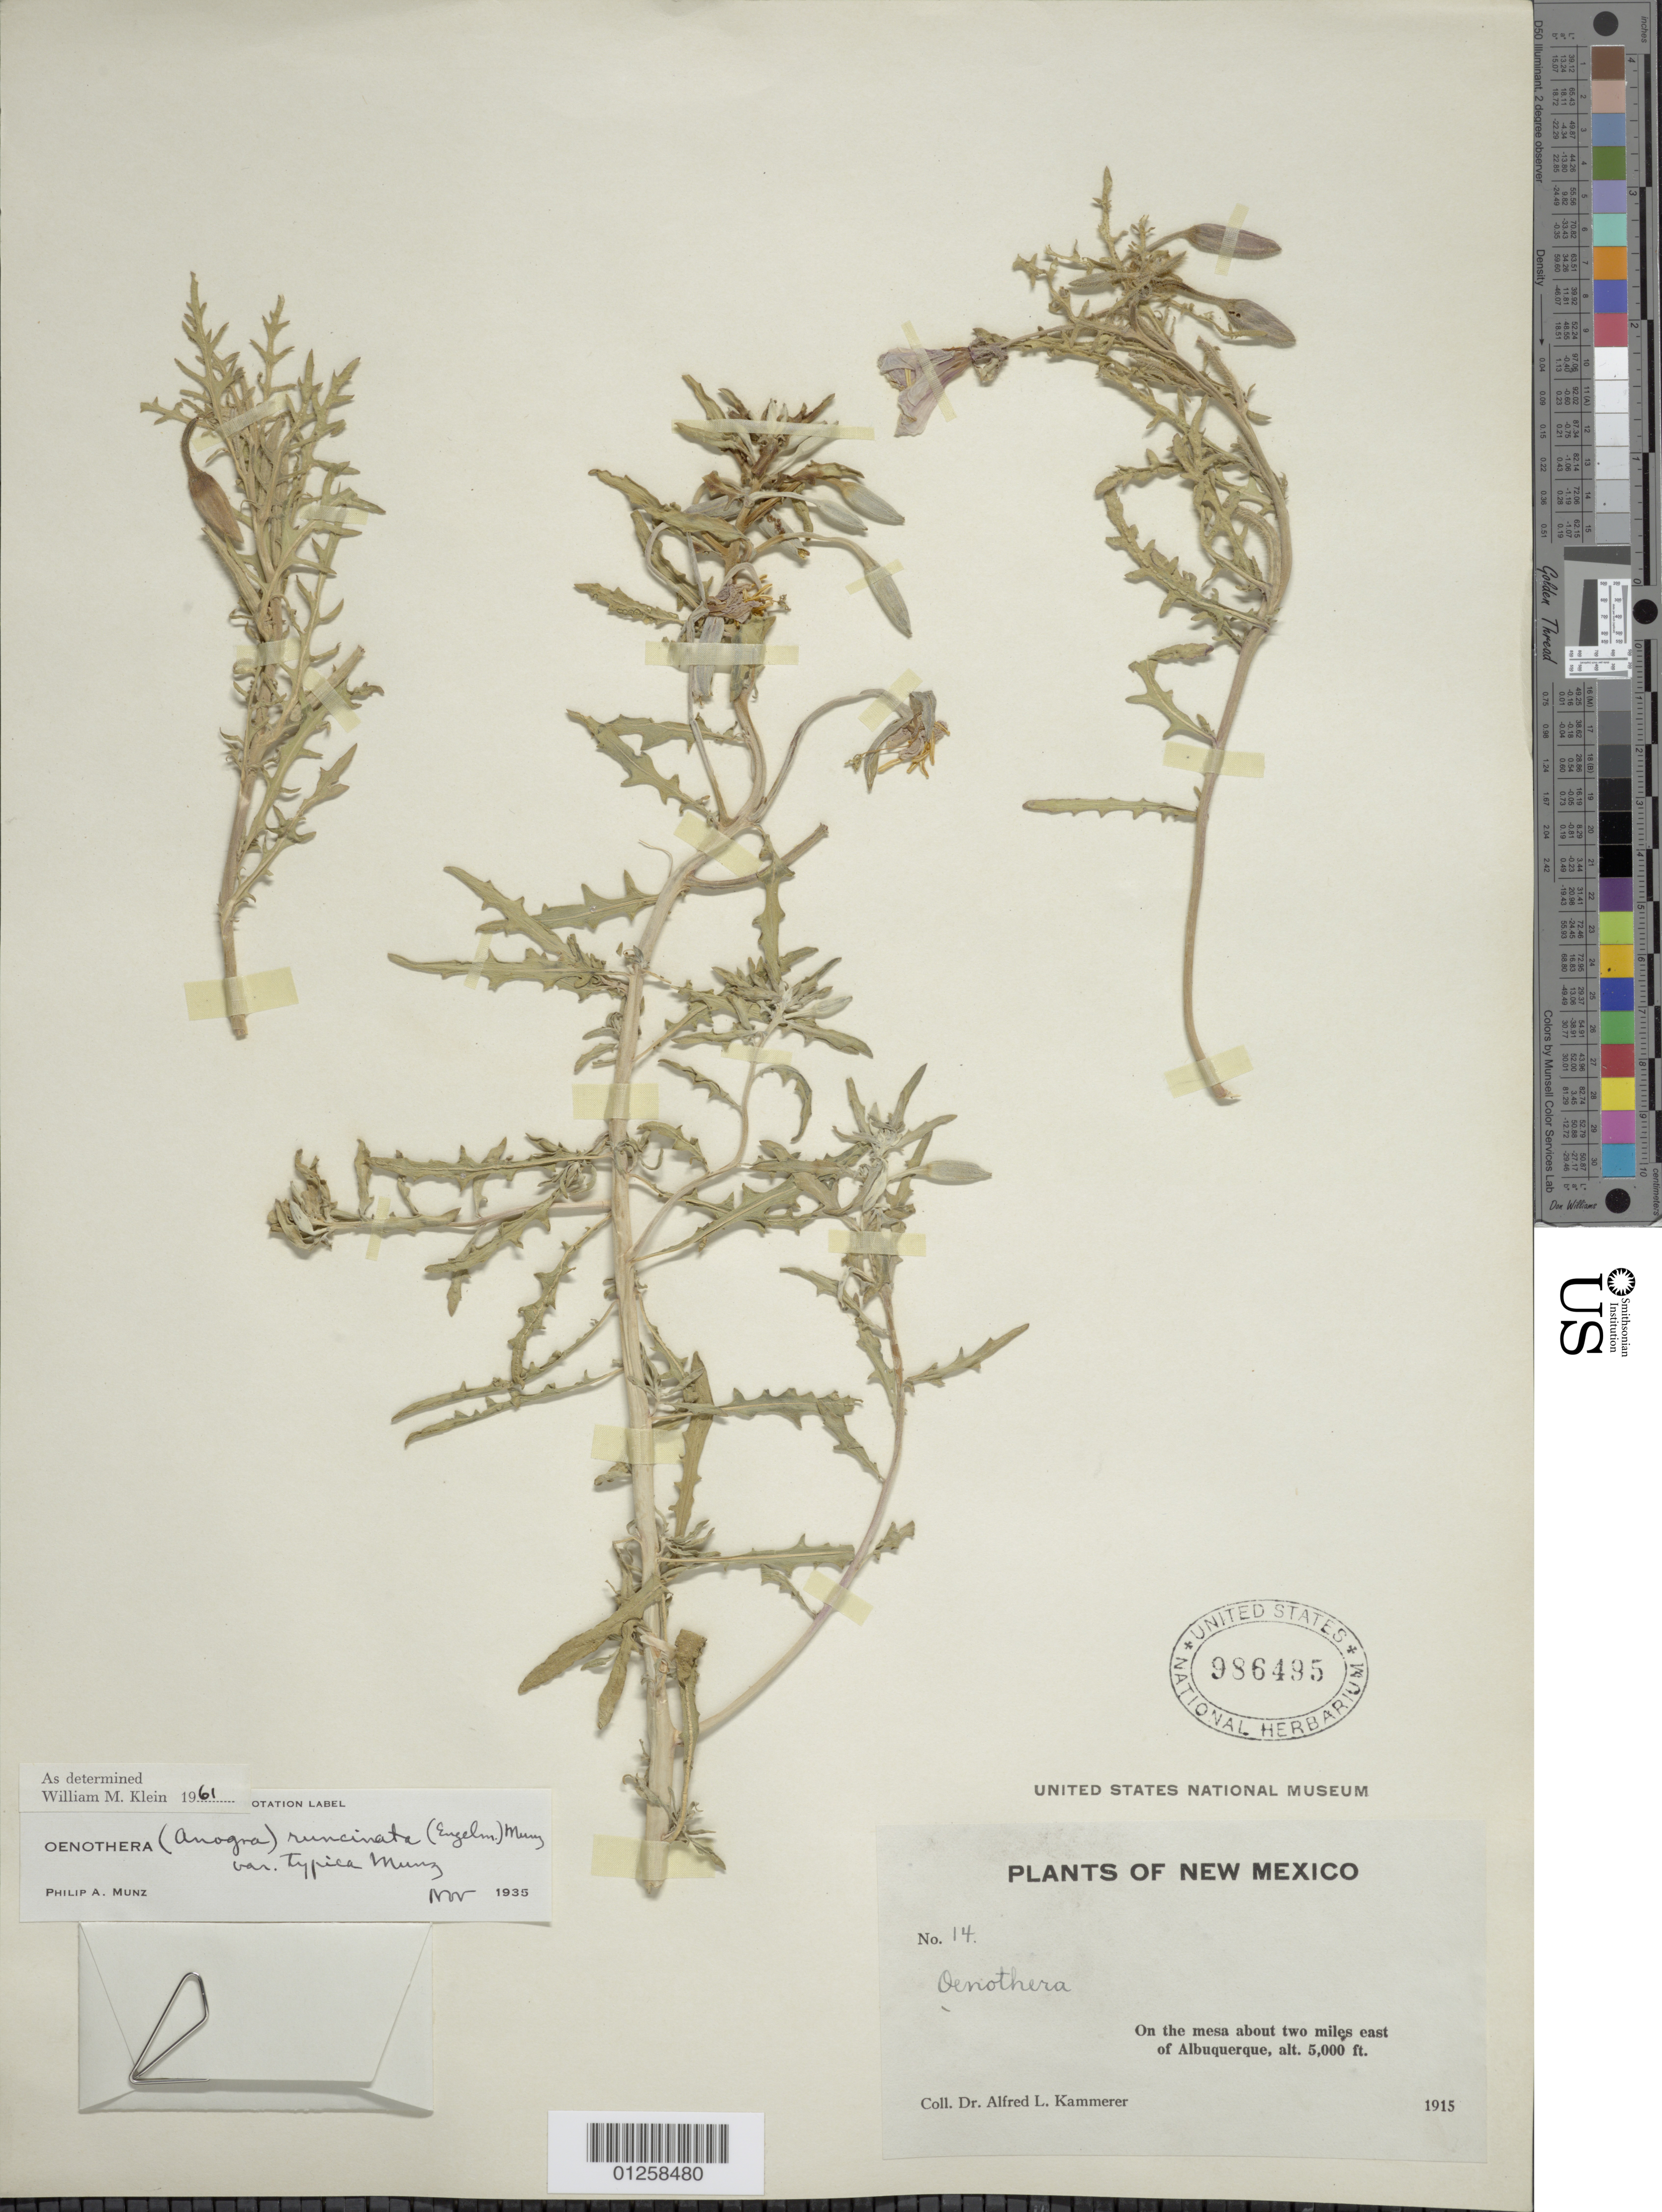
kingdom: Plantae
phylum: Tracheophyta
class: Magnoliopsida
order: Myrtales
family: Onagraceae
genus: Oenothera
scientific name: Oenothera pallida subsp. runcinata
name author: (Engelm.) Munz & W.M. Klein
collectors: A. Kammerer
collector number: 14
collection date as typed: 1915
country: United States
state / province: New Mexico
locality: About two mi E of Albuquerque.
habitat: On the mesa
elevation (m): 1524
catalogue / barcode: US 986495